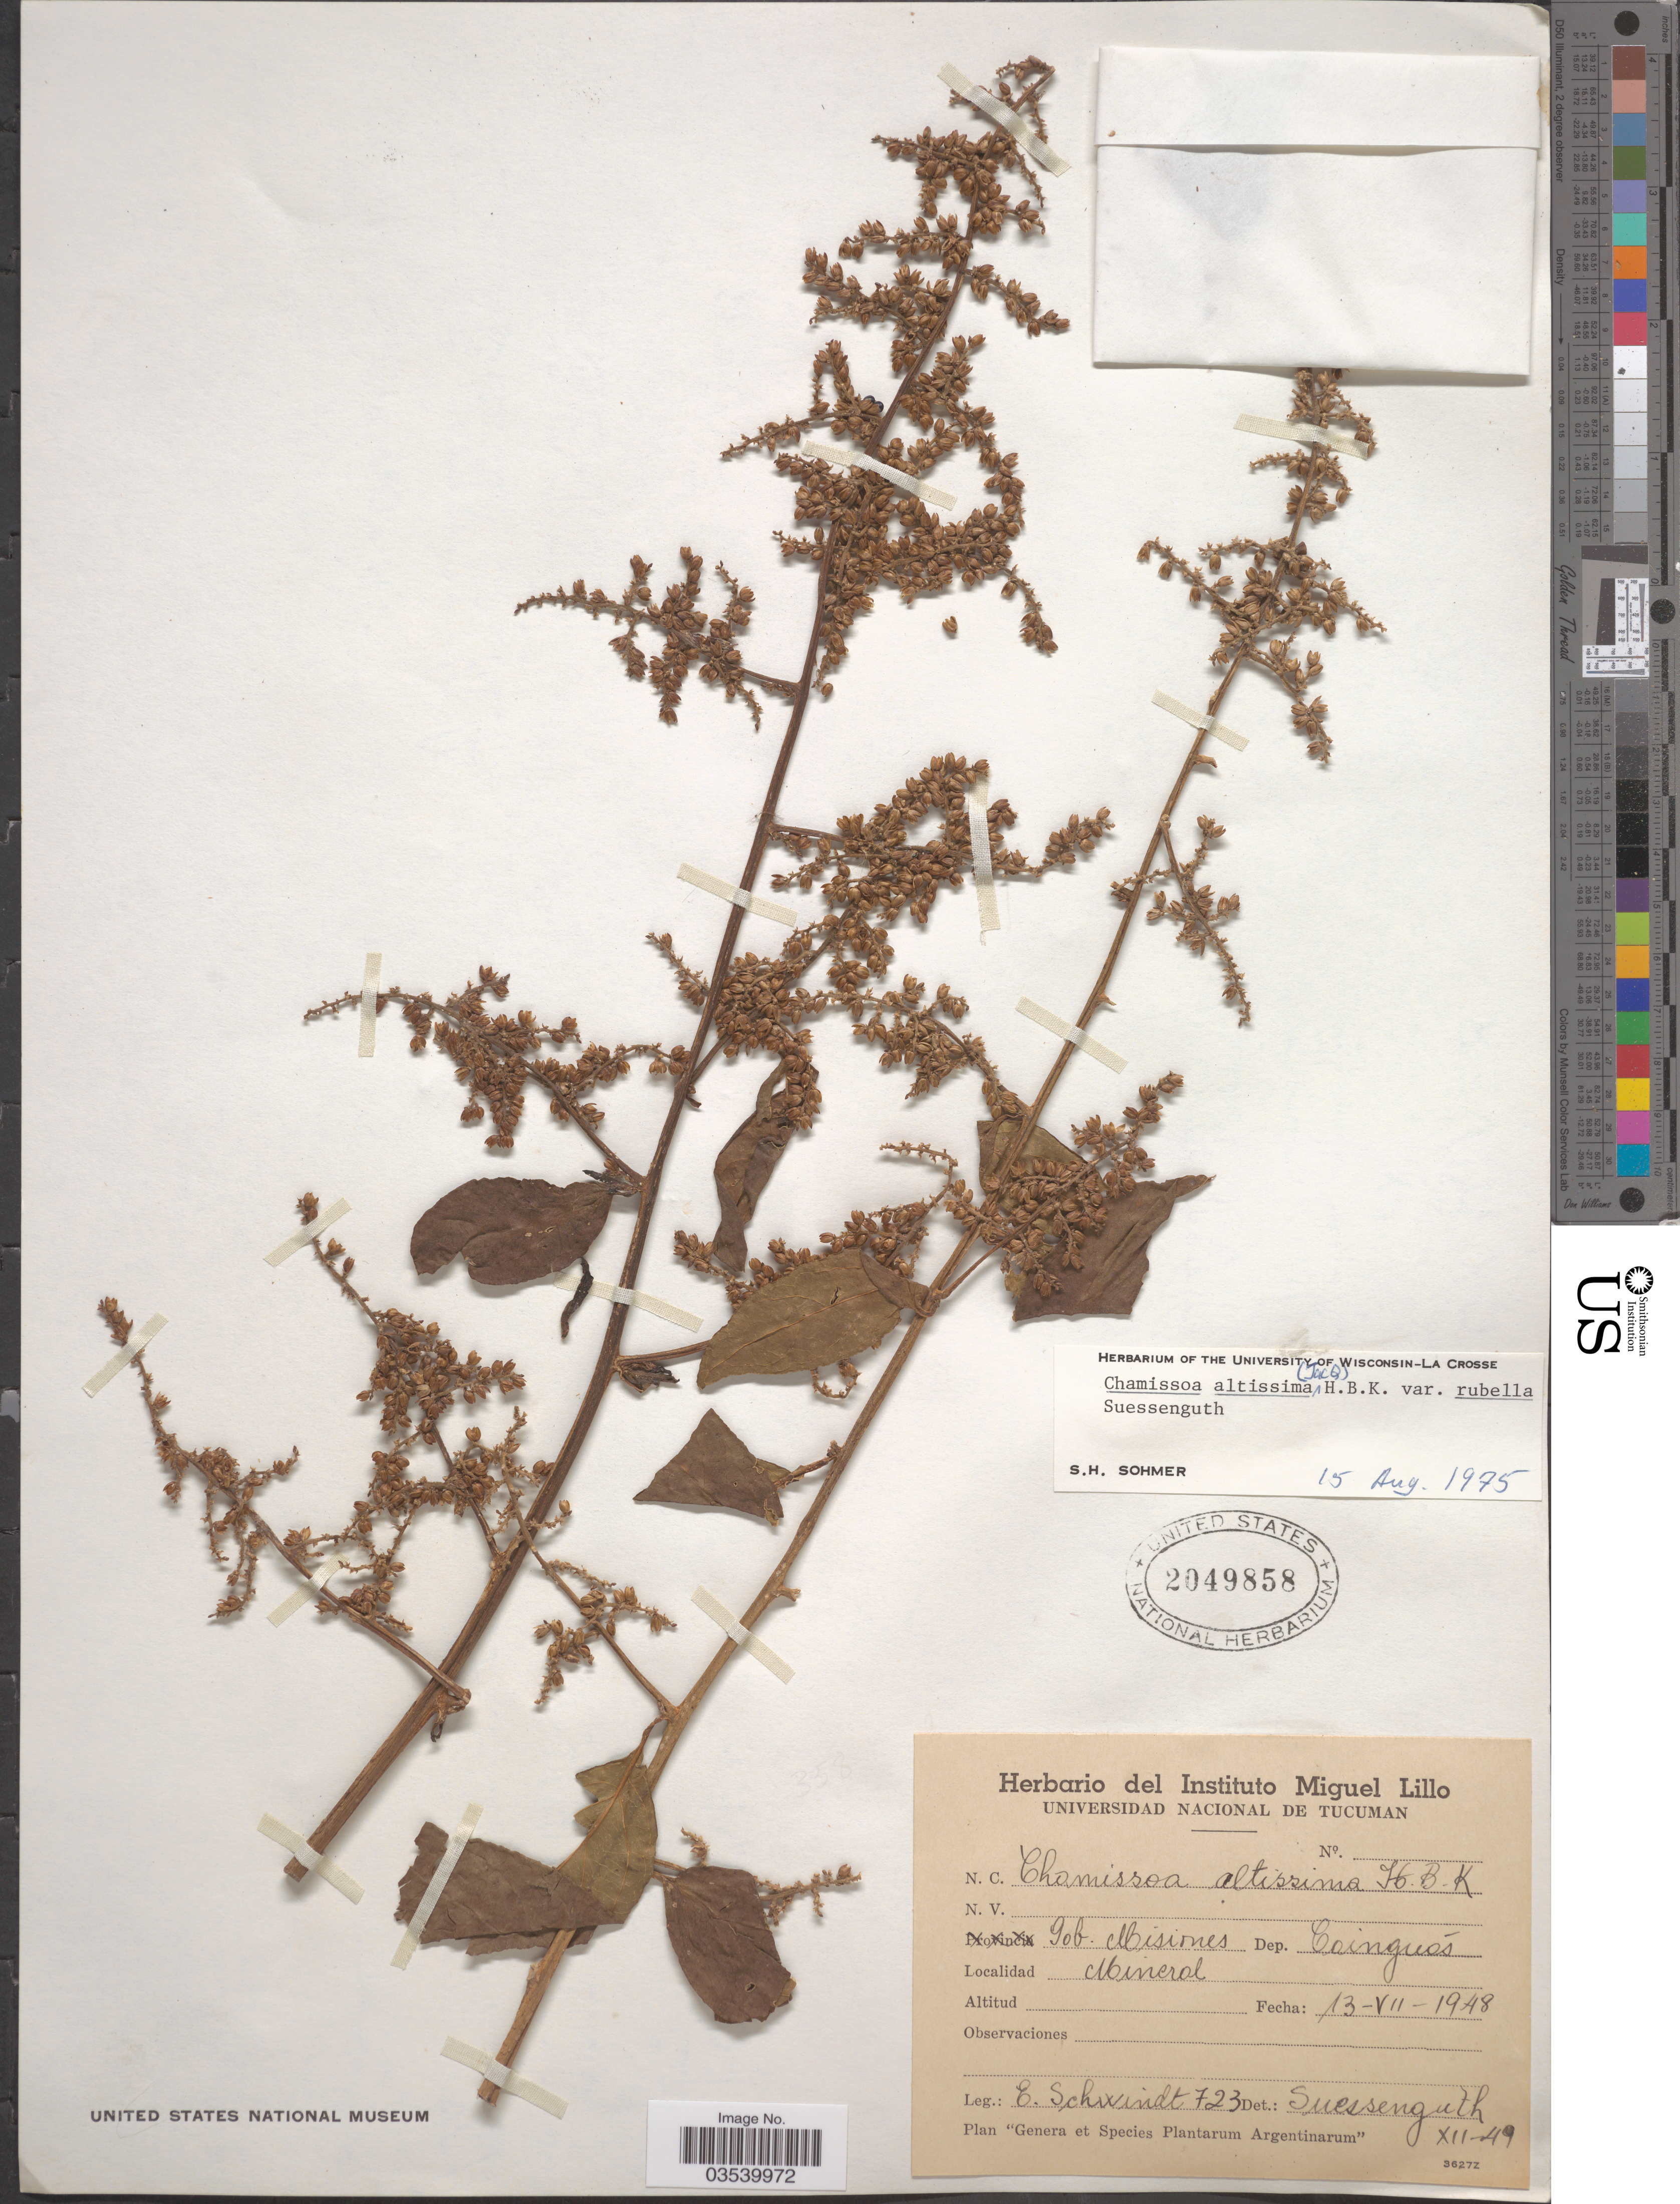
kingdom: Plantae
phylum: Tracheophyta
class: Magnoliopsida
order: Caryophyllales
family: Amaranthaceae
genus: Chamissoa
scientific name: Chamissoa altissima var. rubella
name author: Suess.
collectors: E. Schwindt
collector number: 723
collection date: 1948-07-13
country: Argentina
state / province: Misiones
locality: Gob. Misiones. Dep. Cainguas. Mineral.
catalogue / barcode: US 2049858